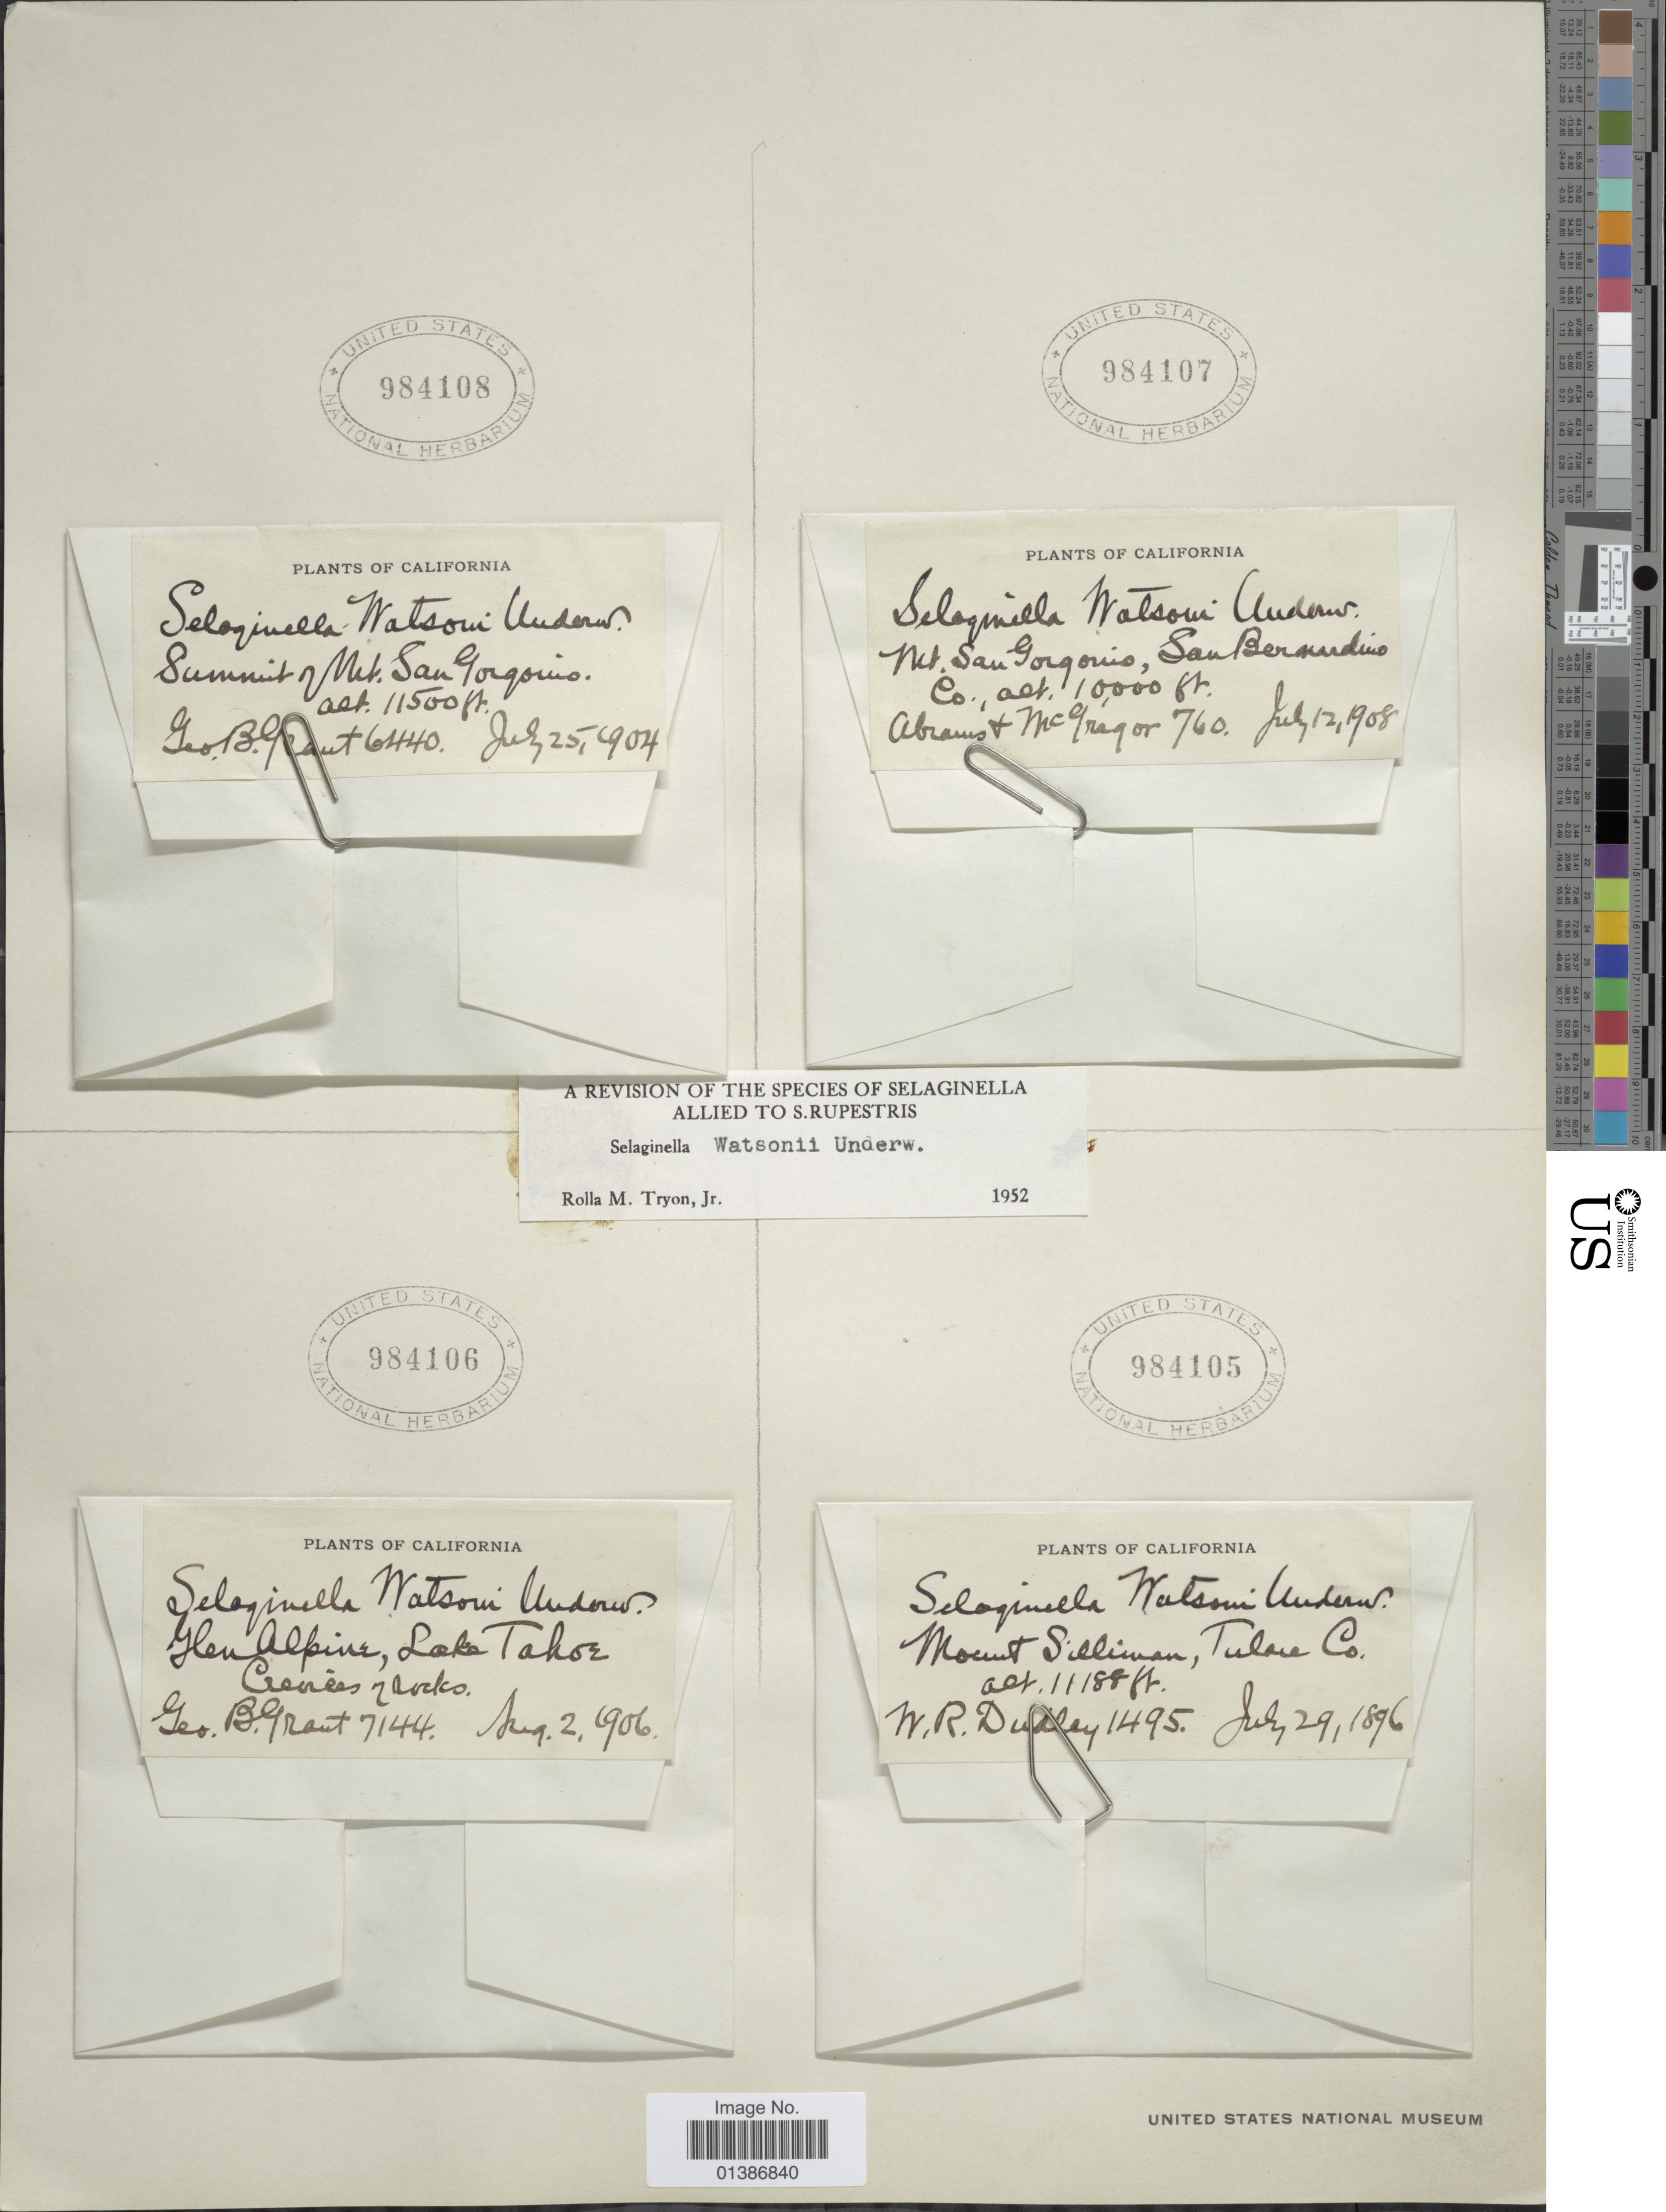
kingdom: Plantae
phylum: Tracheophyta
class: Lycopodiopsida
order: Selaginellales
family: Selaginellaceae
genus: Selaginella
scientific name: Selaginella watsonii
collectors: G. Grant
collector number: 6440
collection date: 1904-07-25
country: United States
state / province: California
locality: Summit of Mt. San Gorgouis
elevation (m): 3505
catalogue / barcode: US 984108-4